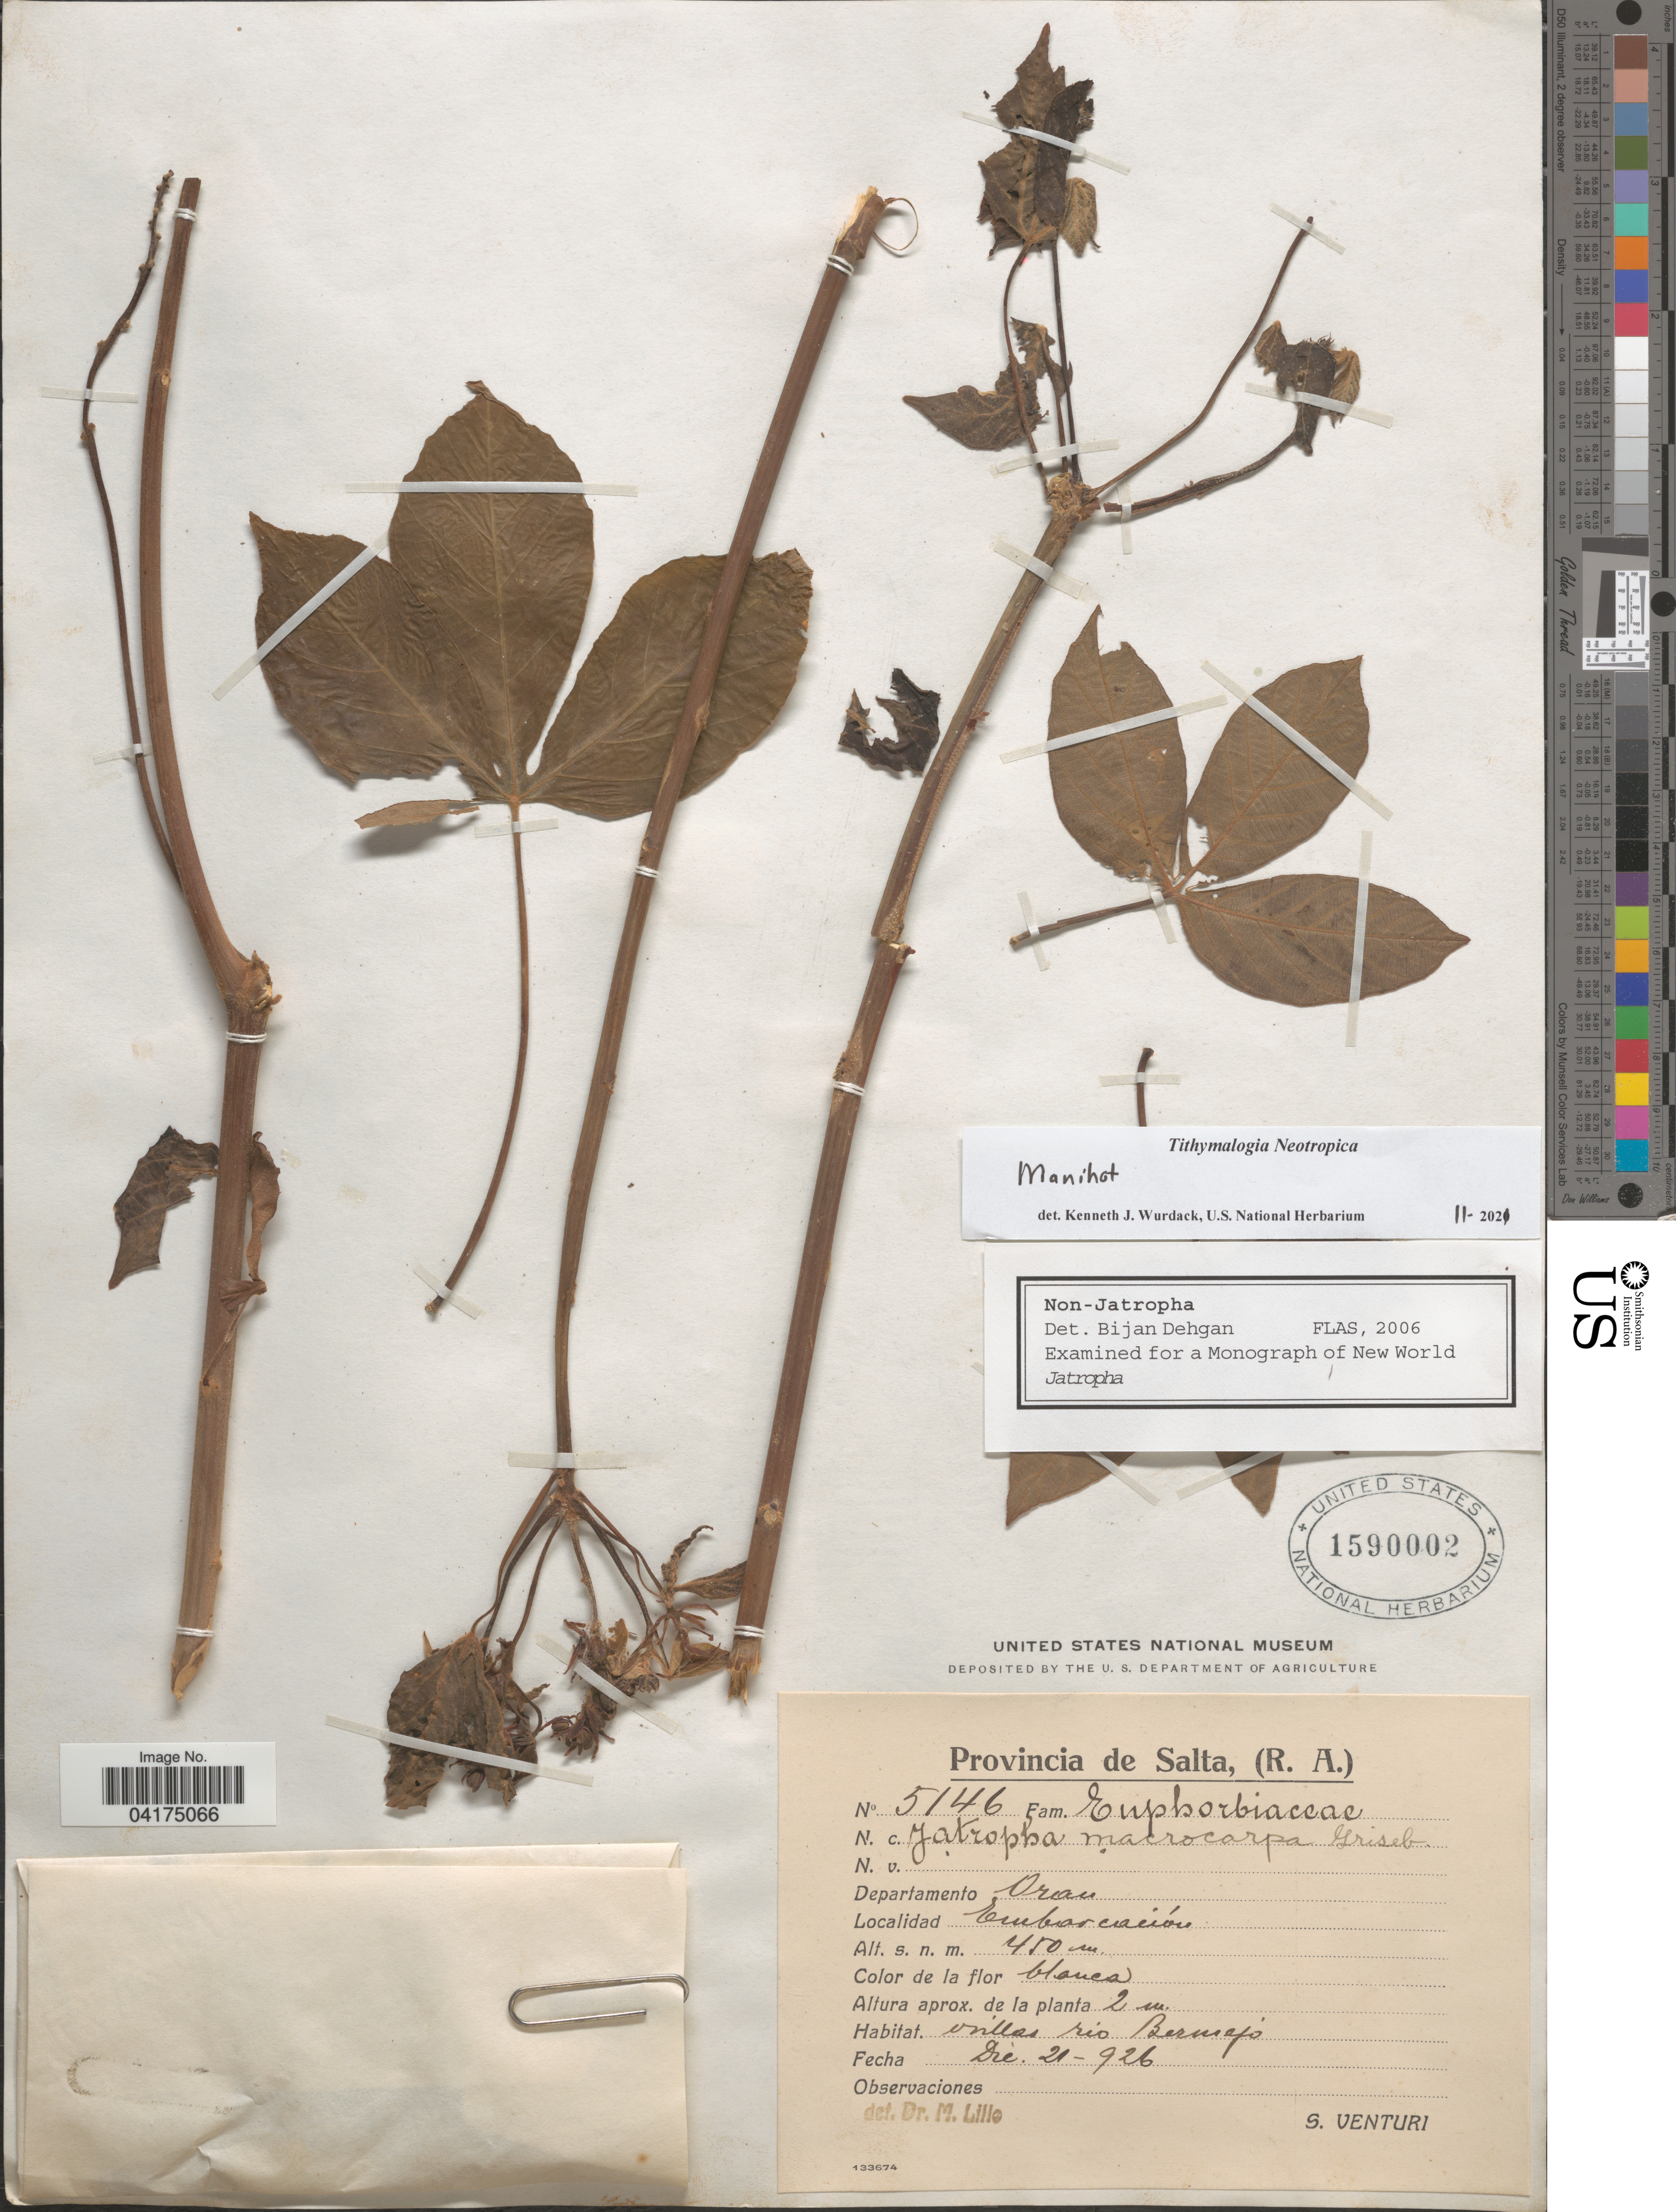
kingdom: Plantae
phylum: Tracheophyta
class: Magnoliopsida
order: Malpighiales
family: Euphorbiaceae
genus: Manihot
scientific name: Manihot sp.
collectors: S. Venturi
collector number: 5146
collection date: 1926-12-21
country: Argentina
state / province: Salta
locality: Departamento Oran. Embarcación. Orillas rio Bermejo.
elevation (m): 450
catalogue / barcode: US 1590002